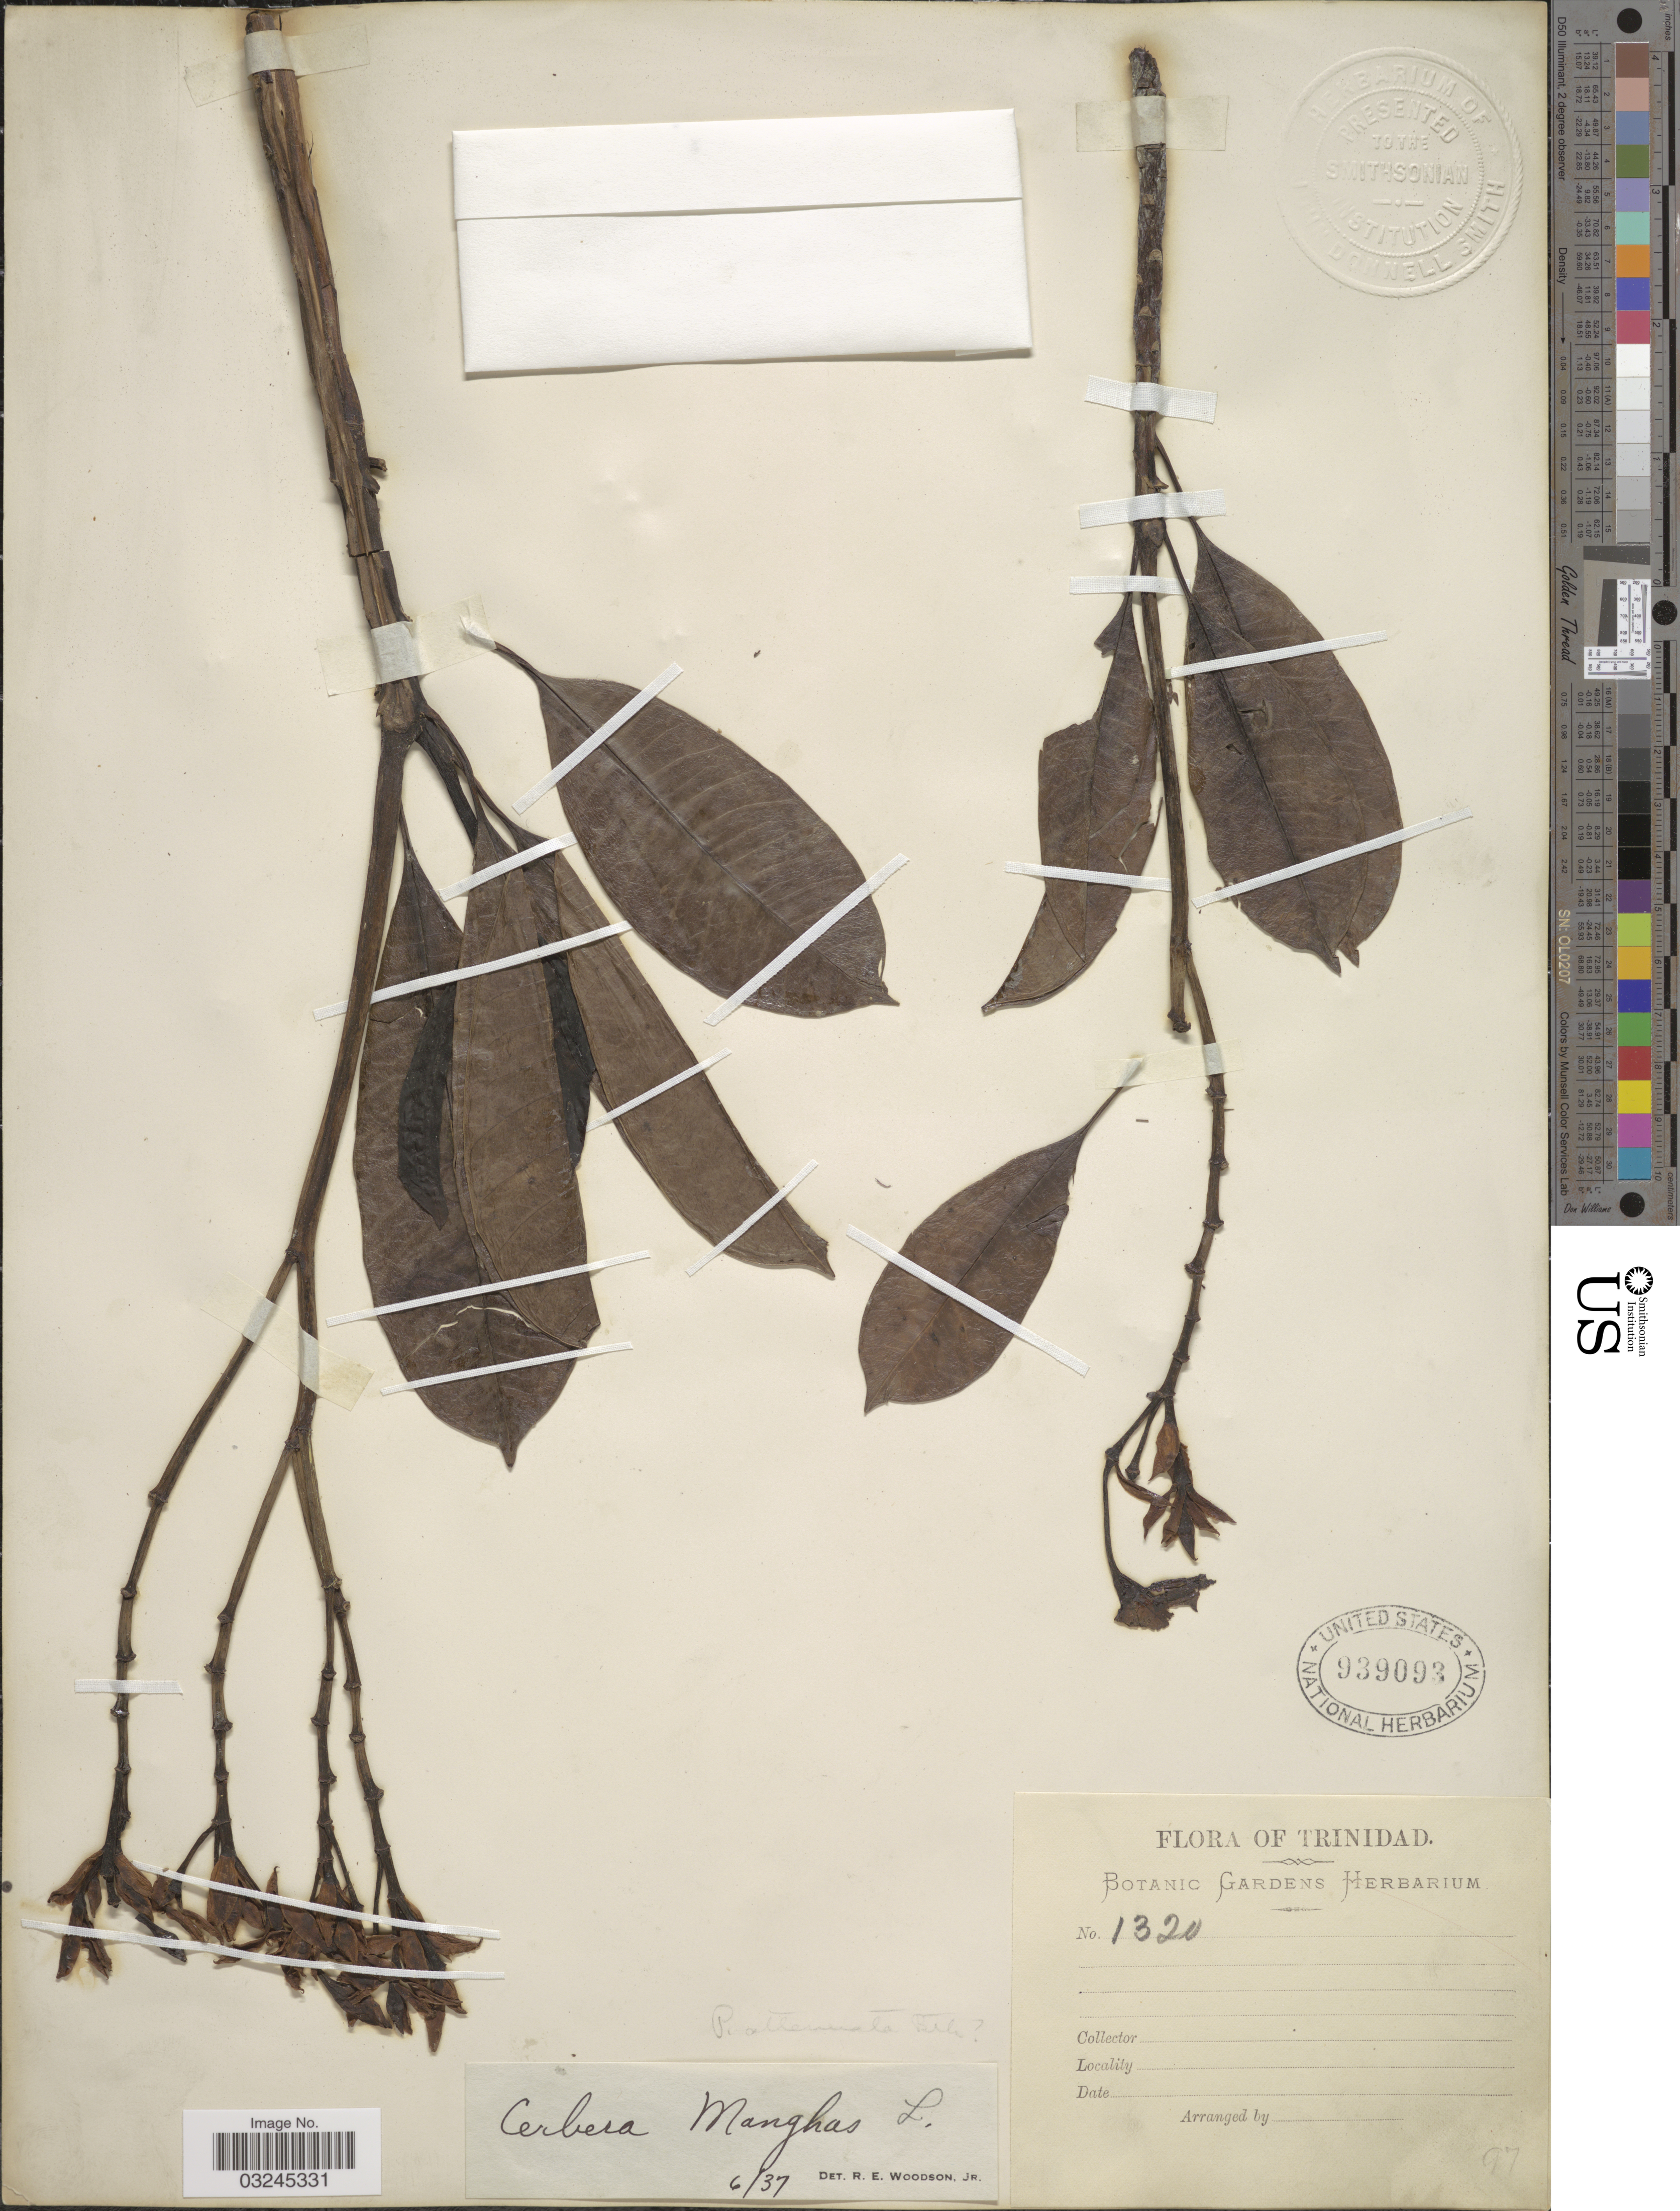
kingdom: Plantae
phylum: Tracheophyta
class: Magnoliopsida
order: Gentianales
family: Apocynaceae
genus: Cerbera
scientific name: Cerbera manghas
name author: L.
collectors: ex herb. Botanic Gardens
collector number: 1320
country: Trinidad and Tobago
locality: Trinidad.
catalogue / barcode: US 939093